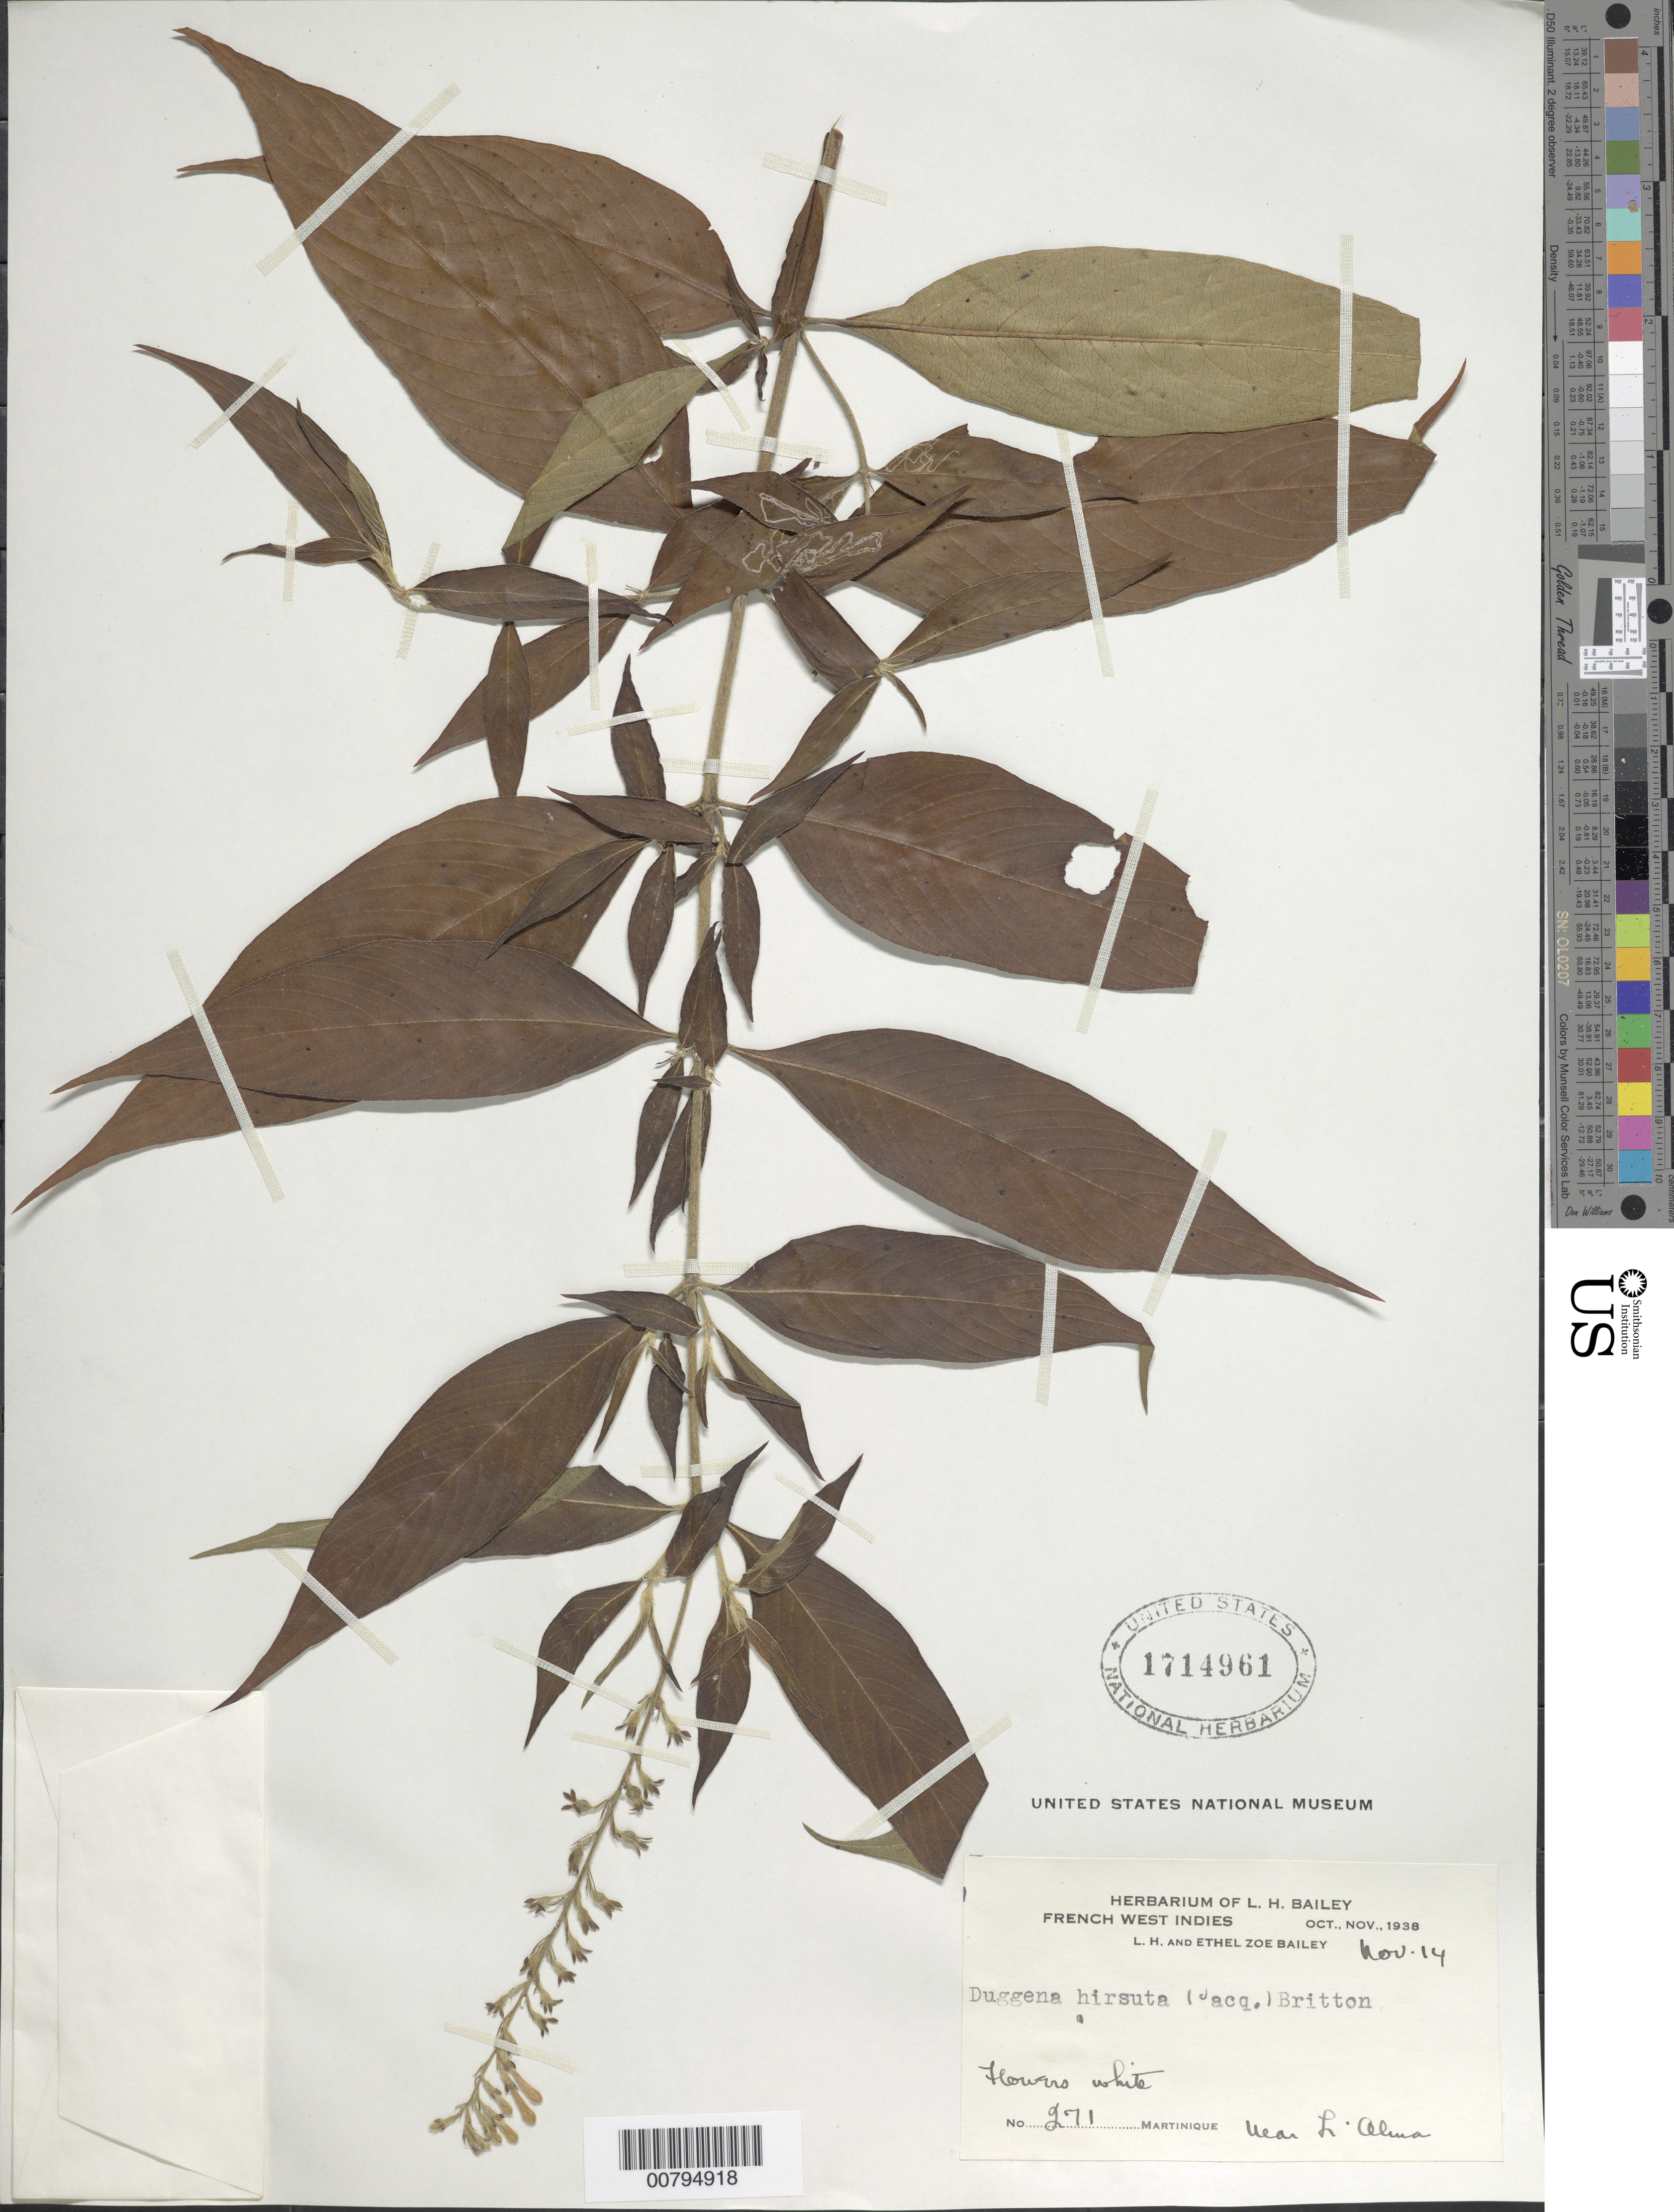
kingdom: Plantae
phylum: Tracheophyta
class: Magnoliopsida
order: Gentianales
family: Rubiaceae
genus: Gonzalagunia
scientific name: Gonzalagunia hirsuta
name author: Schum.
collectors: L. H. Bailey & E. Z. Bailey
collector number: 271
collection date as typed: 14 Nov 1938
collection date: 1938-11-14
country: Martinique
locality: Near L. Alma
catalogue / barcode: US 1714961